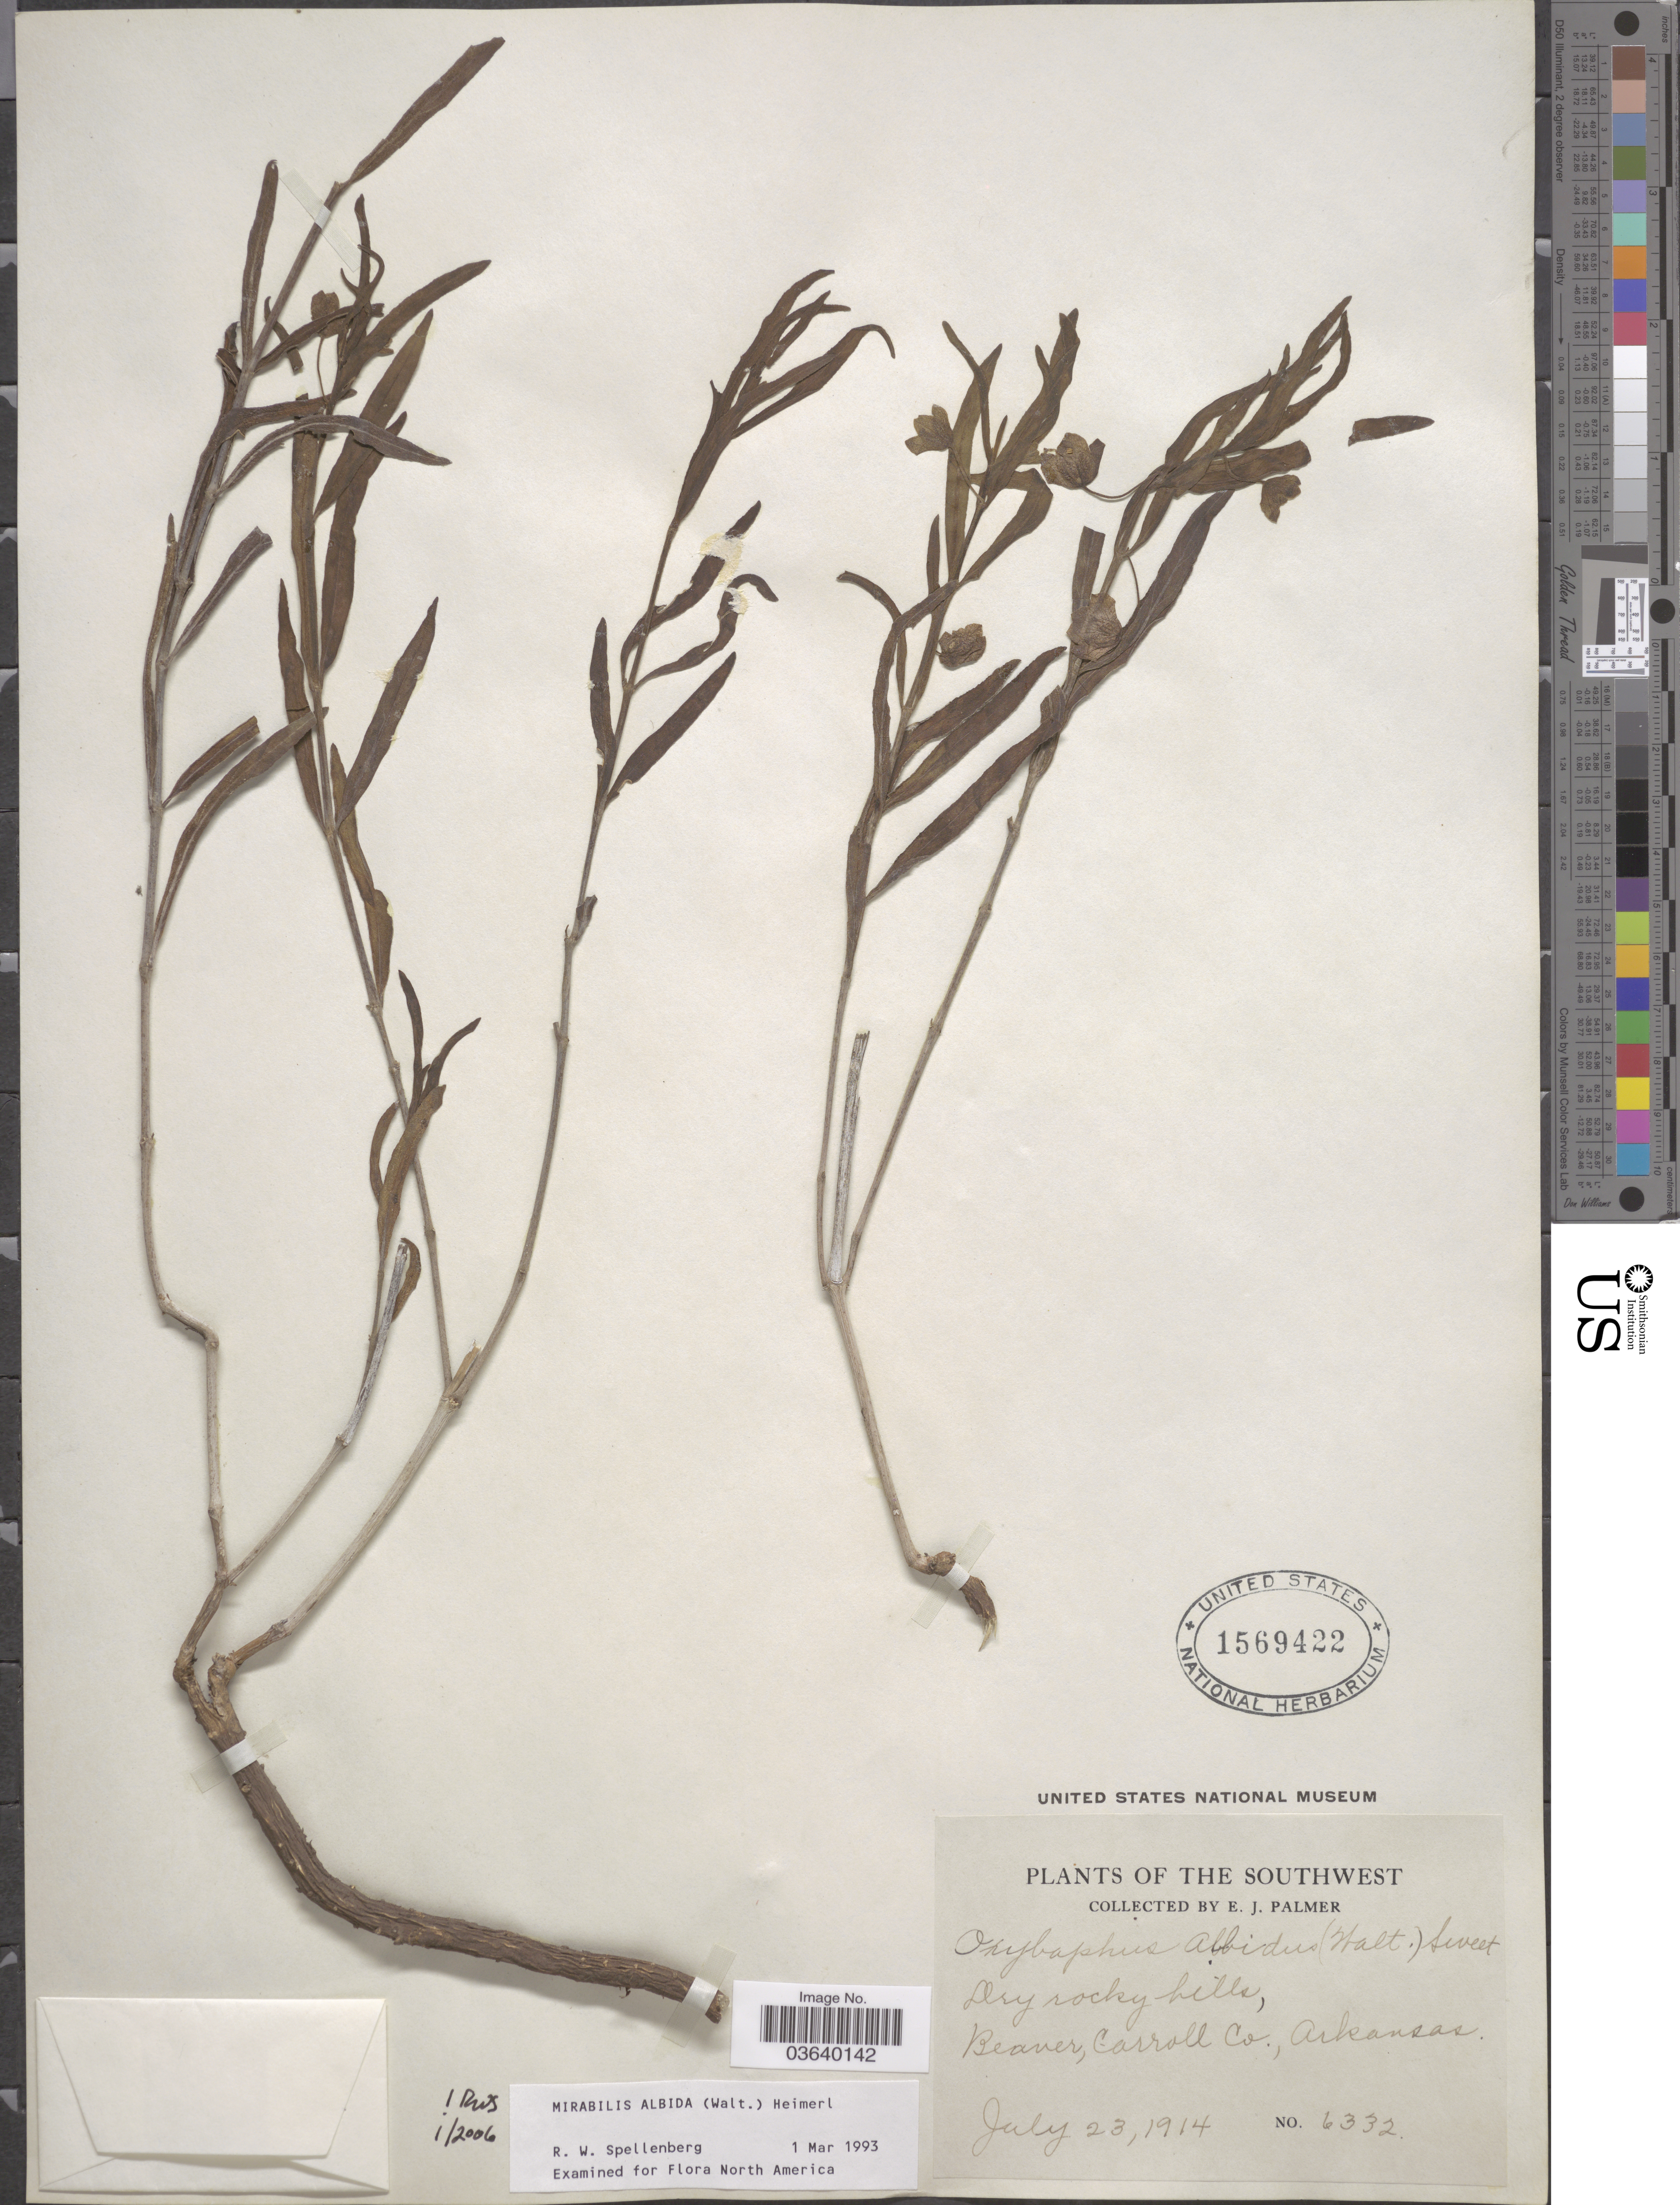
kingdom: Plantae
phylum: Tracheophyta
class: Magnoliopsida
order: Caryophyllales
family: Nyctaginaceae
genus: Mirabilis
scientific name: Mirabilis albida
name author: (Walter) Heimerl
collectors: E. J. Palmer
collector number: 6332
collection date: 1914-07-23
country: United States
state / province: Arkansas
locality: The Southwest. Beaver, Carroll Co.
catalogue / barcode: US 1569422